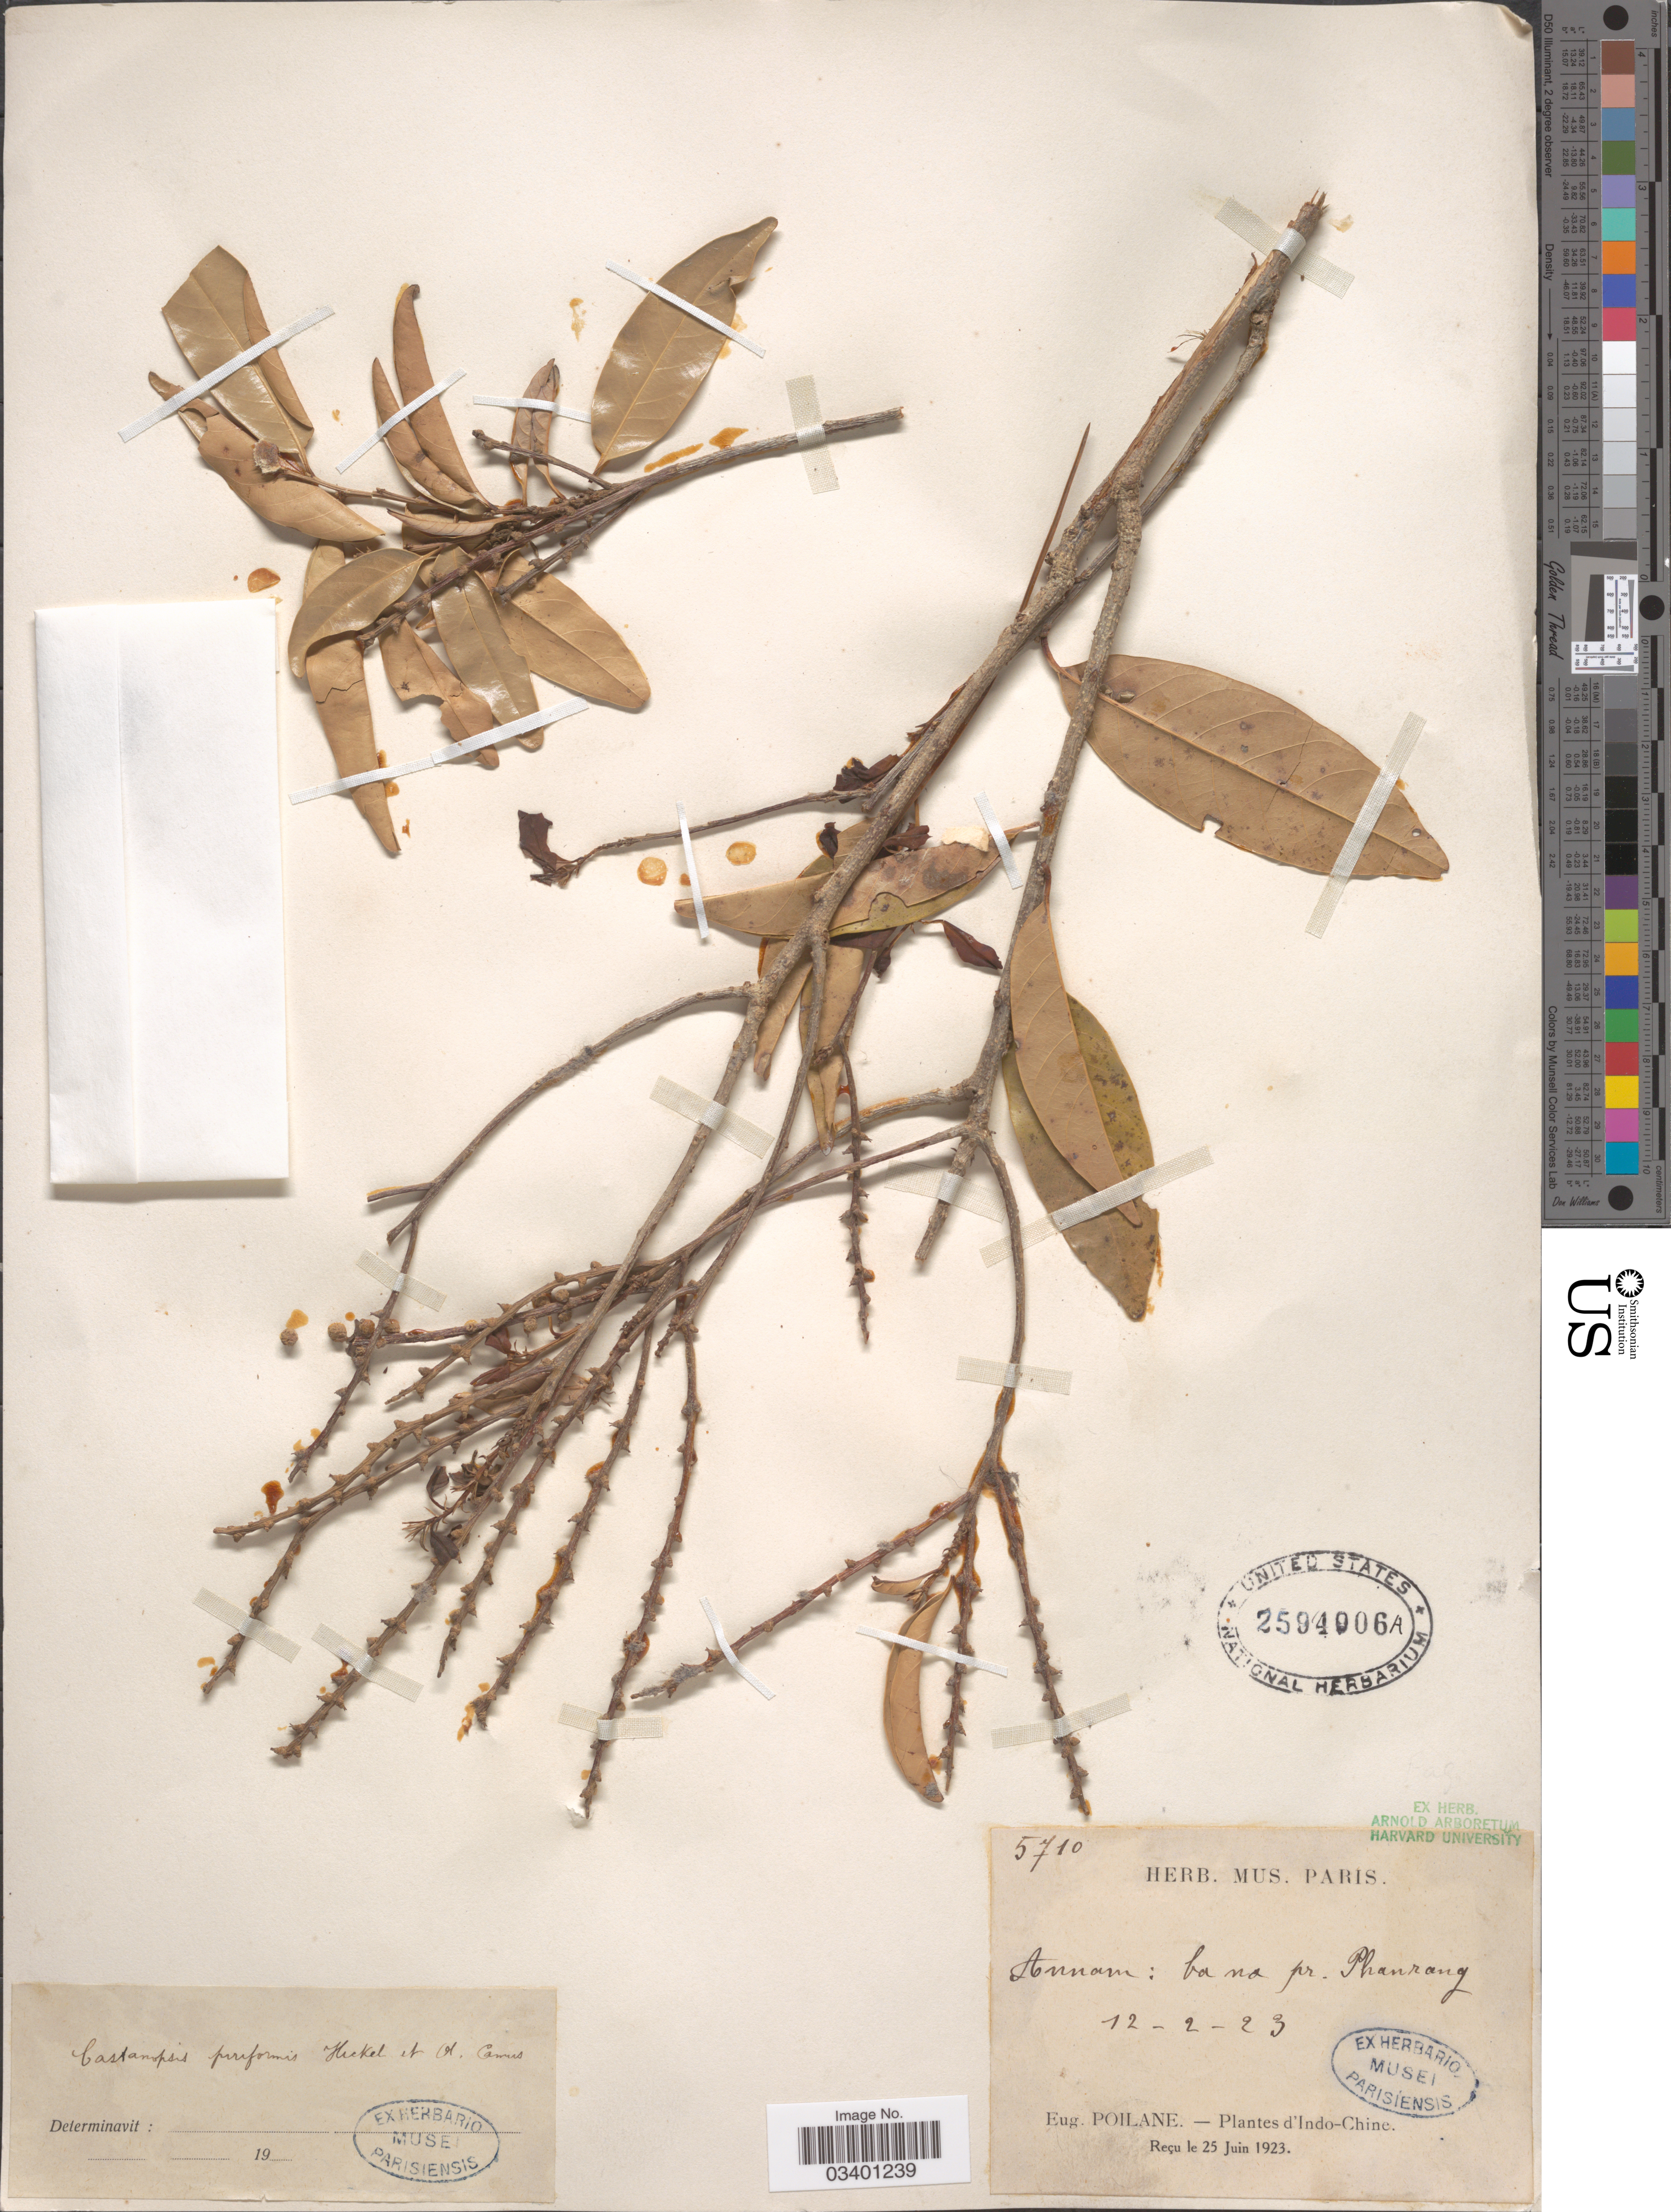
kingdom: Plantae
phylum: Tracheophyta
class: Magnoliopsida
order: Fagales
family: Fagaceae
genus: Castanopsis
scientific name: Castanopsis piriformis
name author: Hickel & A. Camus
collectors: E. Poilane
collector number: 5710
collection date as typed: Transcribed d/m/y: 12/2/23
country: Vietnam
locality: Annam: ba na pr. Phanrang. Indo-Chine.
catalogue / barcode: US 2594006A